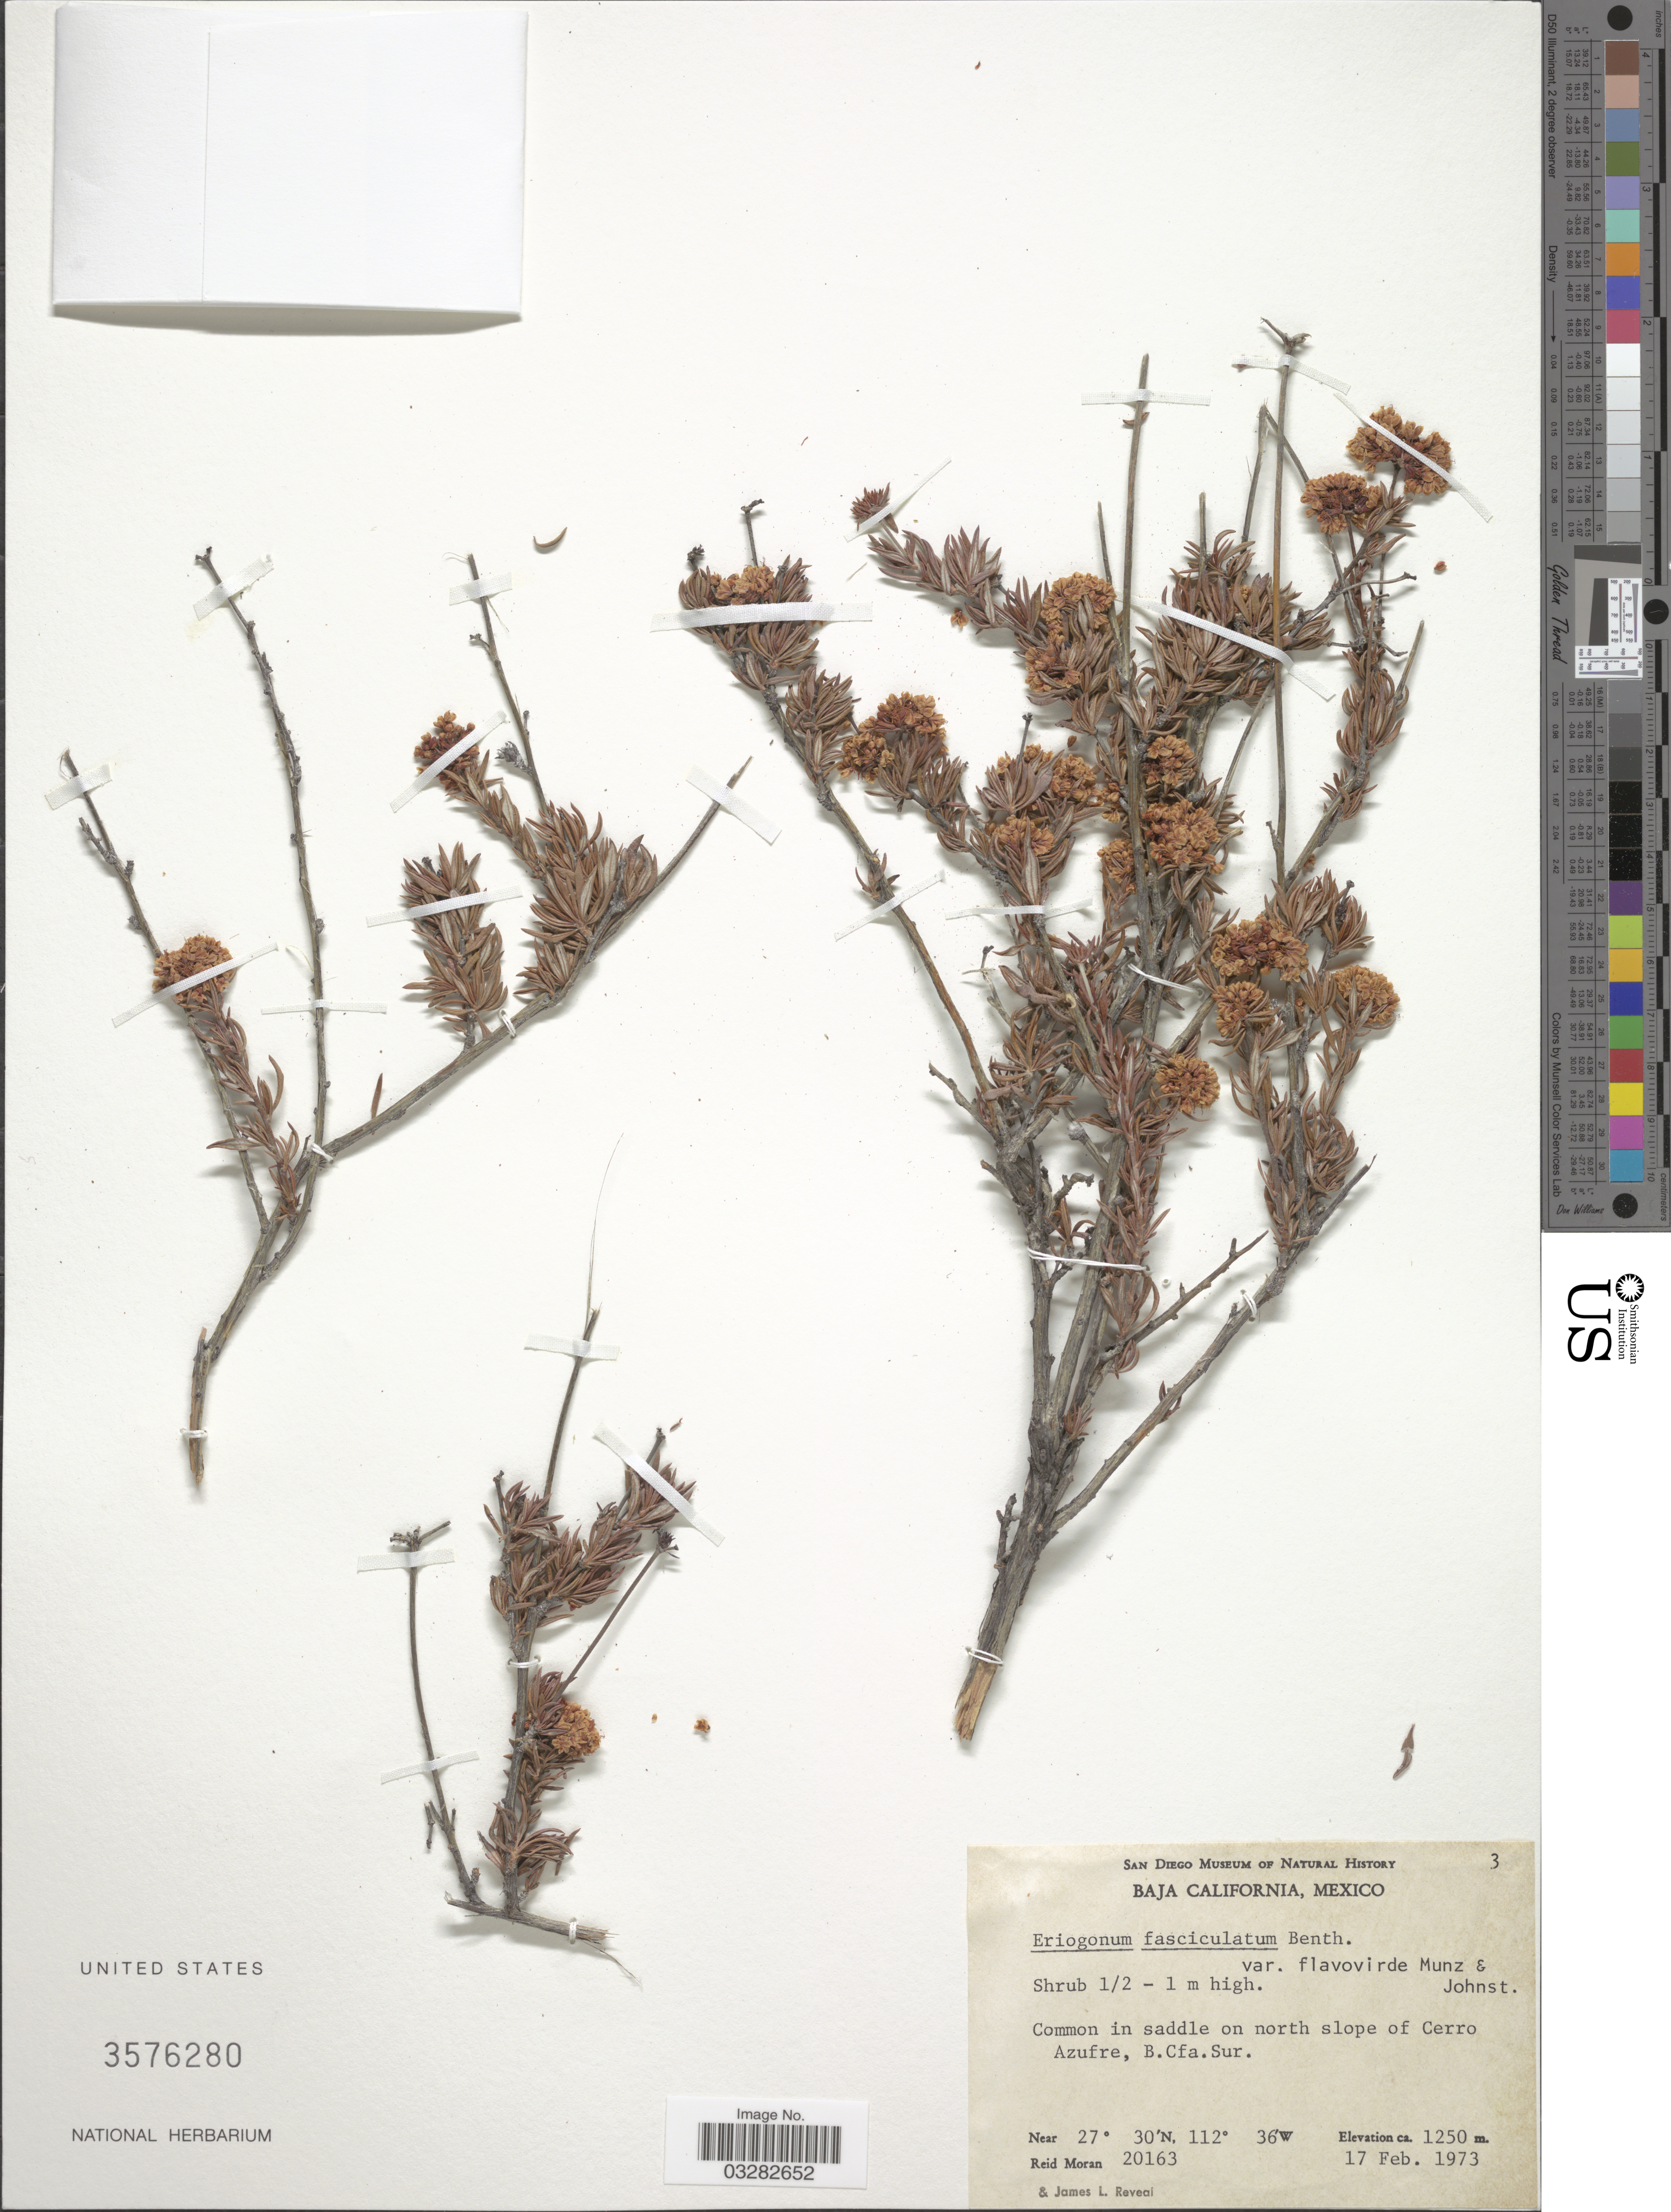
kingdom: Plantae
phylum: Tracheophyta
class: Magnoliopsida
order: Caryophyllales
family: Polygonaceae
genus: Eriogonum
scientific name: Eriogonum fasciculatum var. fasciculatum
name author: Benth.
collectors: R. Moran & J. L. Reveal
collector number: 20163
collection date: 1973-02-17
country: Mexico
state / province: Baja California Sur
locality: Baja California. Common in saddle on north slope of Cerro Azufre.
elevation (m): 1250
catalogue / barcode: US 3576280